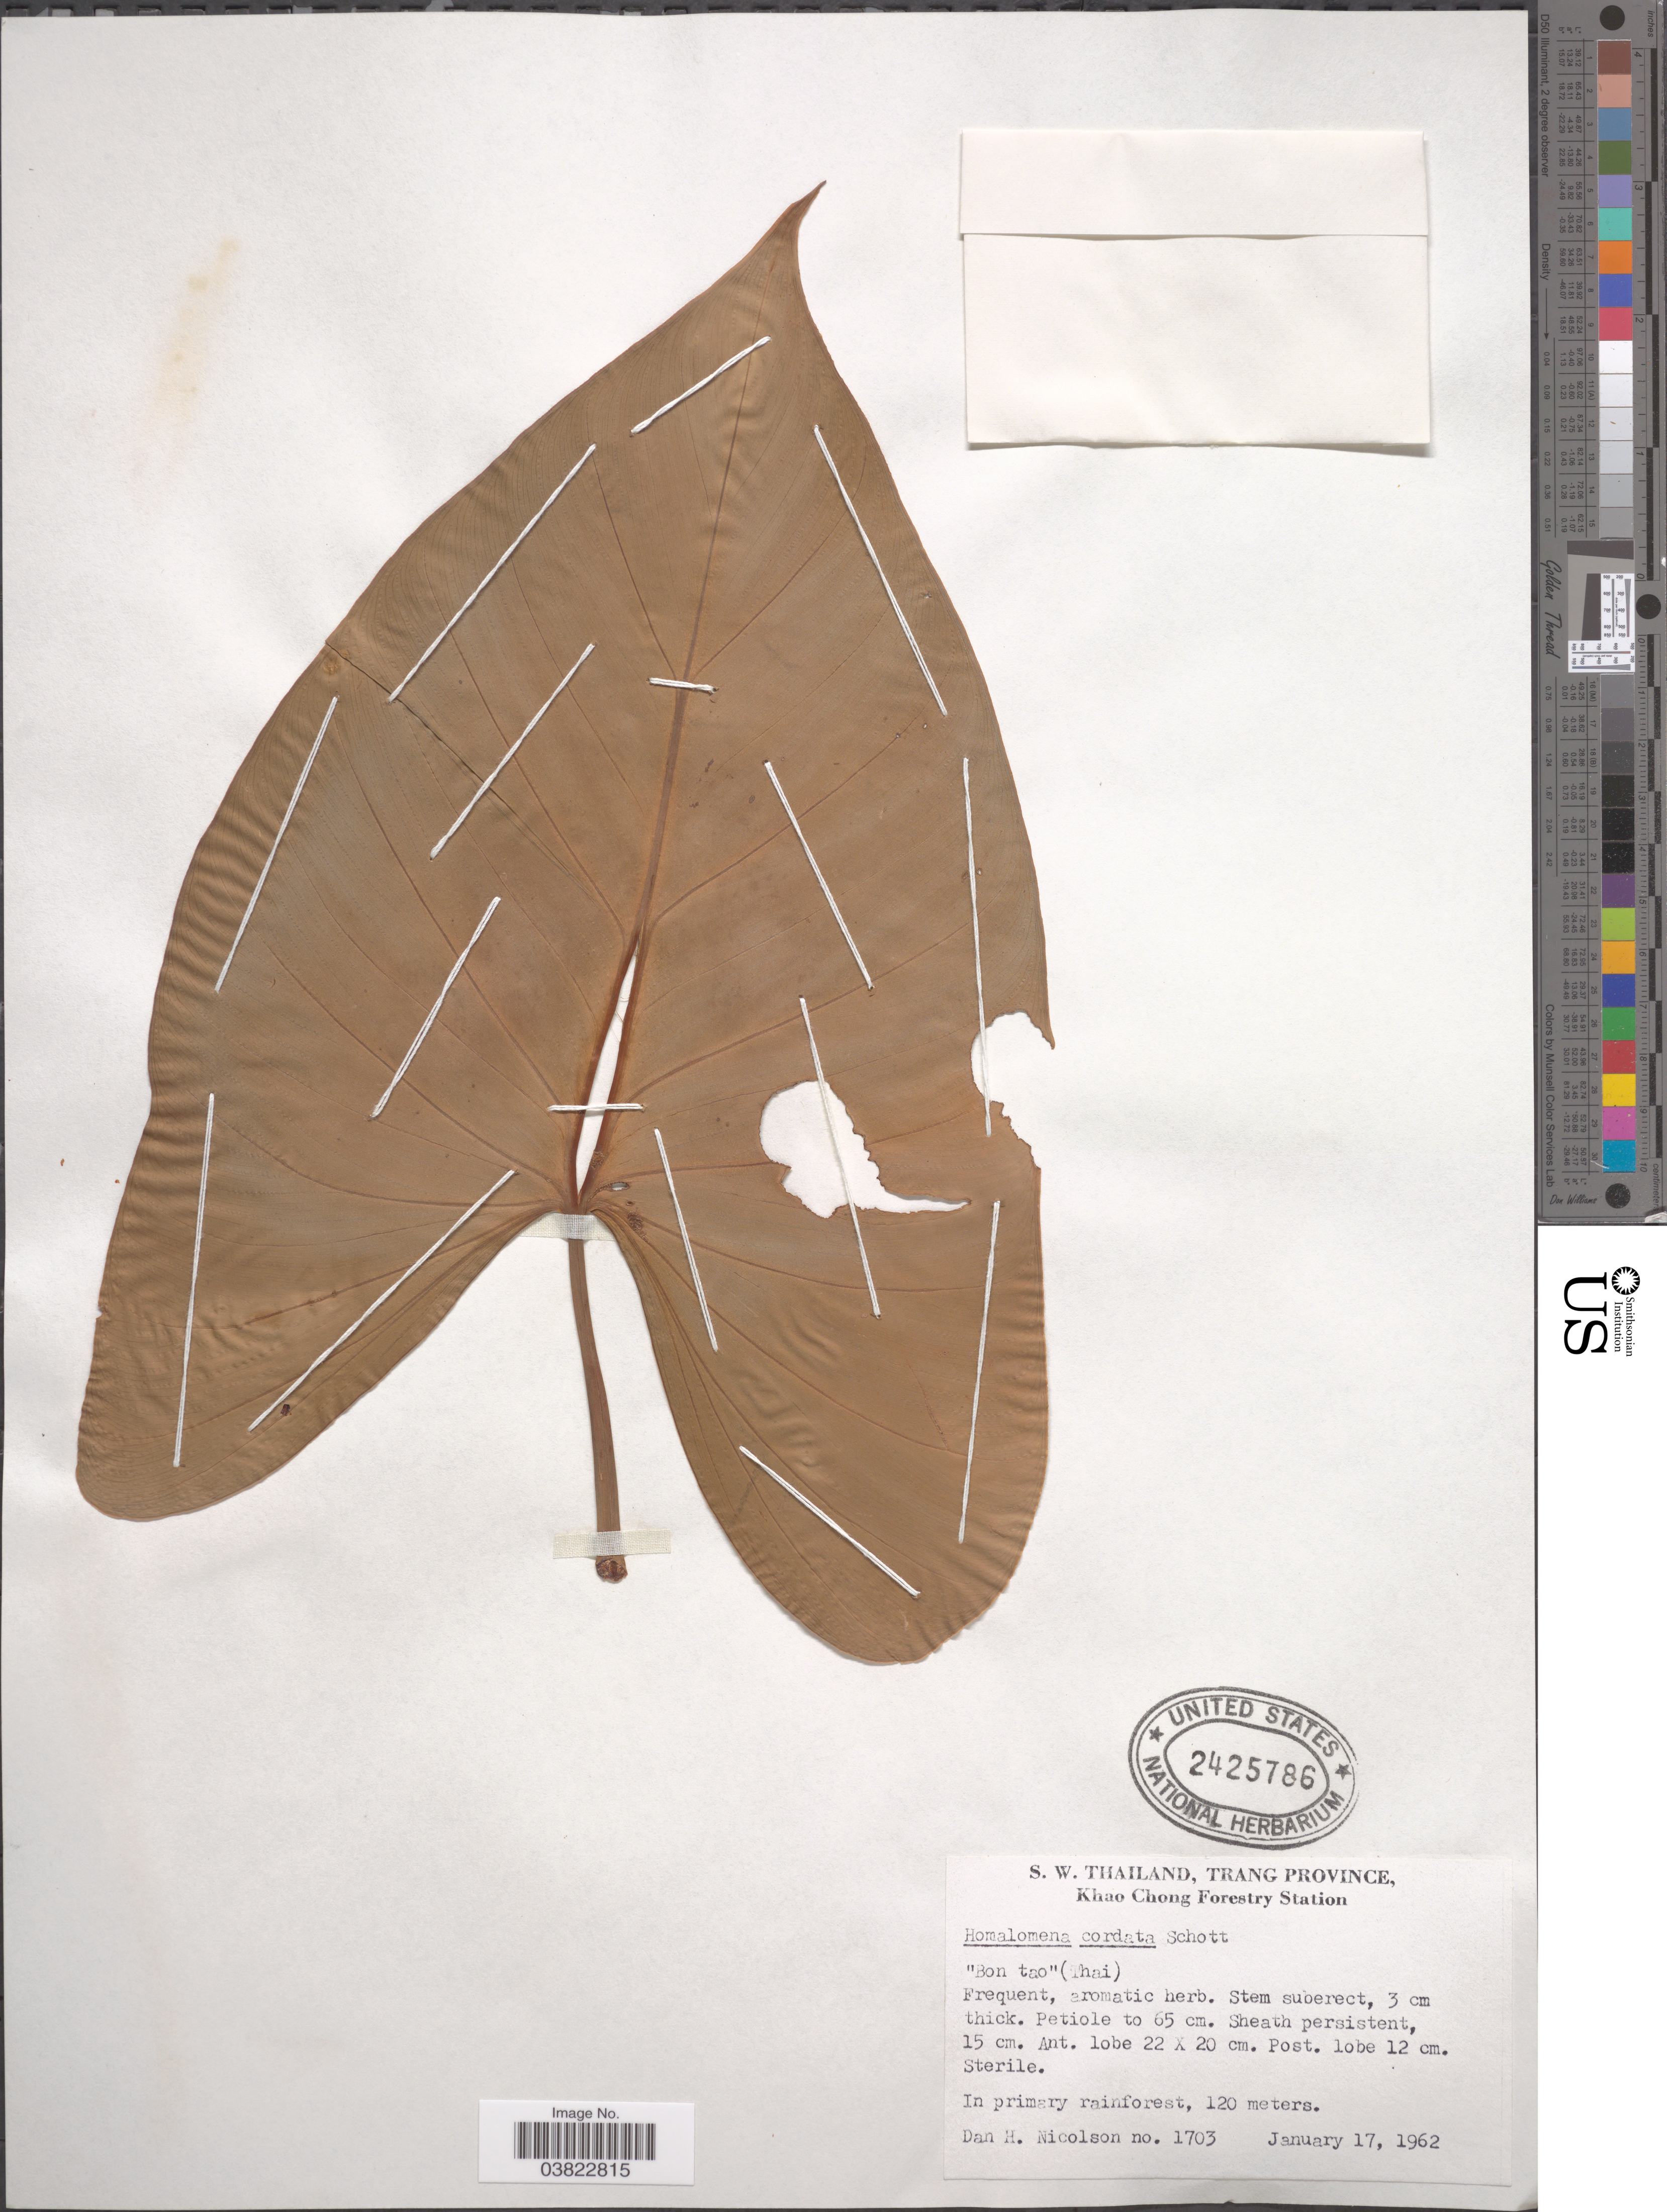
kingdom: Plantae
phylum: Tracheophyta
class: Liliopsida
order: Alismatales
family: Araceae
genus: Homalomena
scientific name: Homalomena cordata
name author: Schott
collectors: D. H. Nicolson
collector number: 1703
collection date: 1962-01-17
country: Thailand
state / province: Trang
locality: S.W.Thailand, Khao Chong Forestry Station.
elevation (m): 120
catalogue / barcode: US 2425786